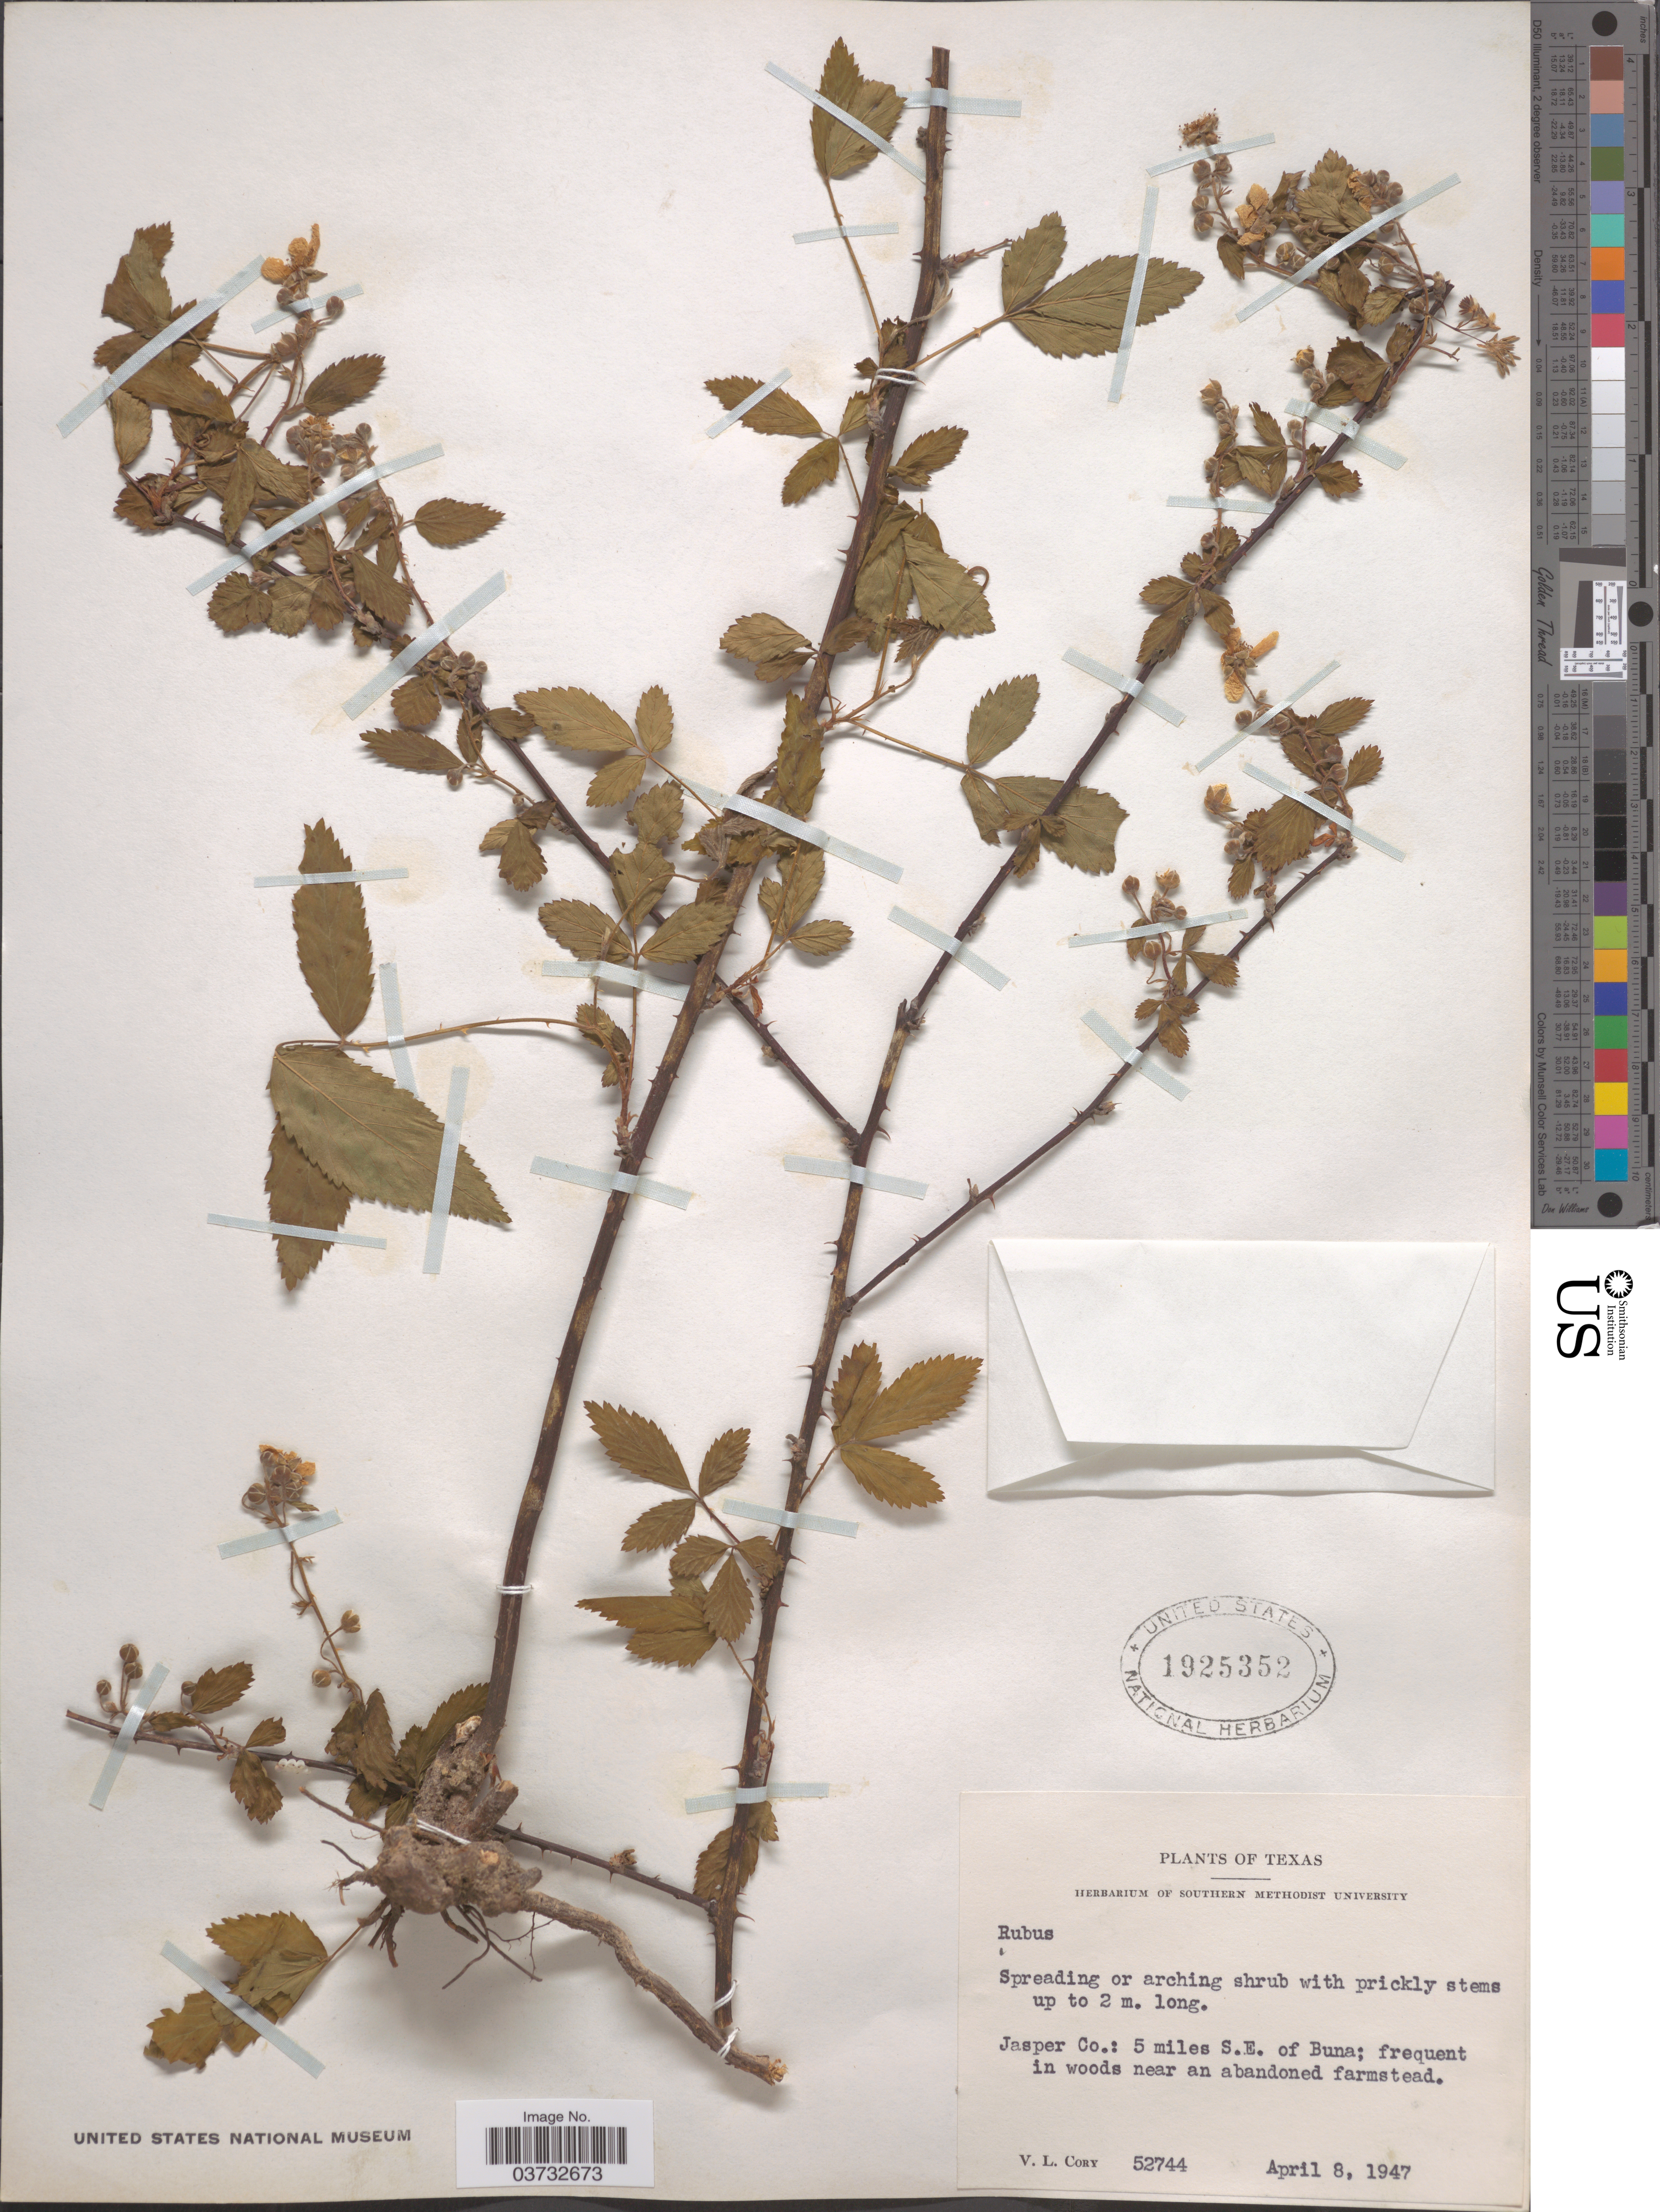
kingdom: Plantae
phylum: Tracheophyta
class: Magnoliopsida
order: Rosales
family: Rosaceae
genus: Rubus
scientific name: Rubus sp.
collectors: V. Cory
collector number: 52744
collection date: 1947-04-08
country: United States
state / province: Texas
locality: Jasper Co.: 5 miles S.E. of Buna.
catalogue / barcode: US 1925352